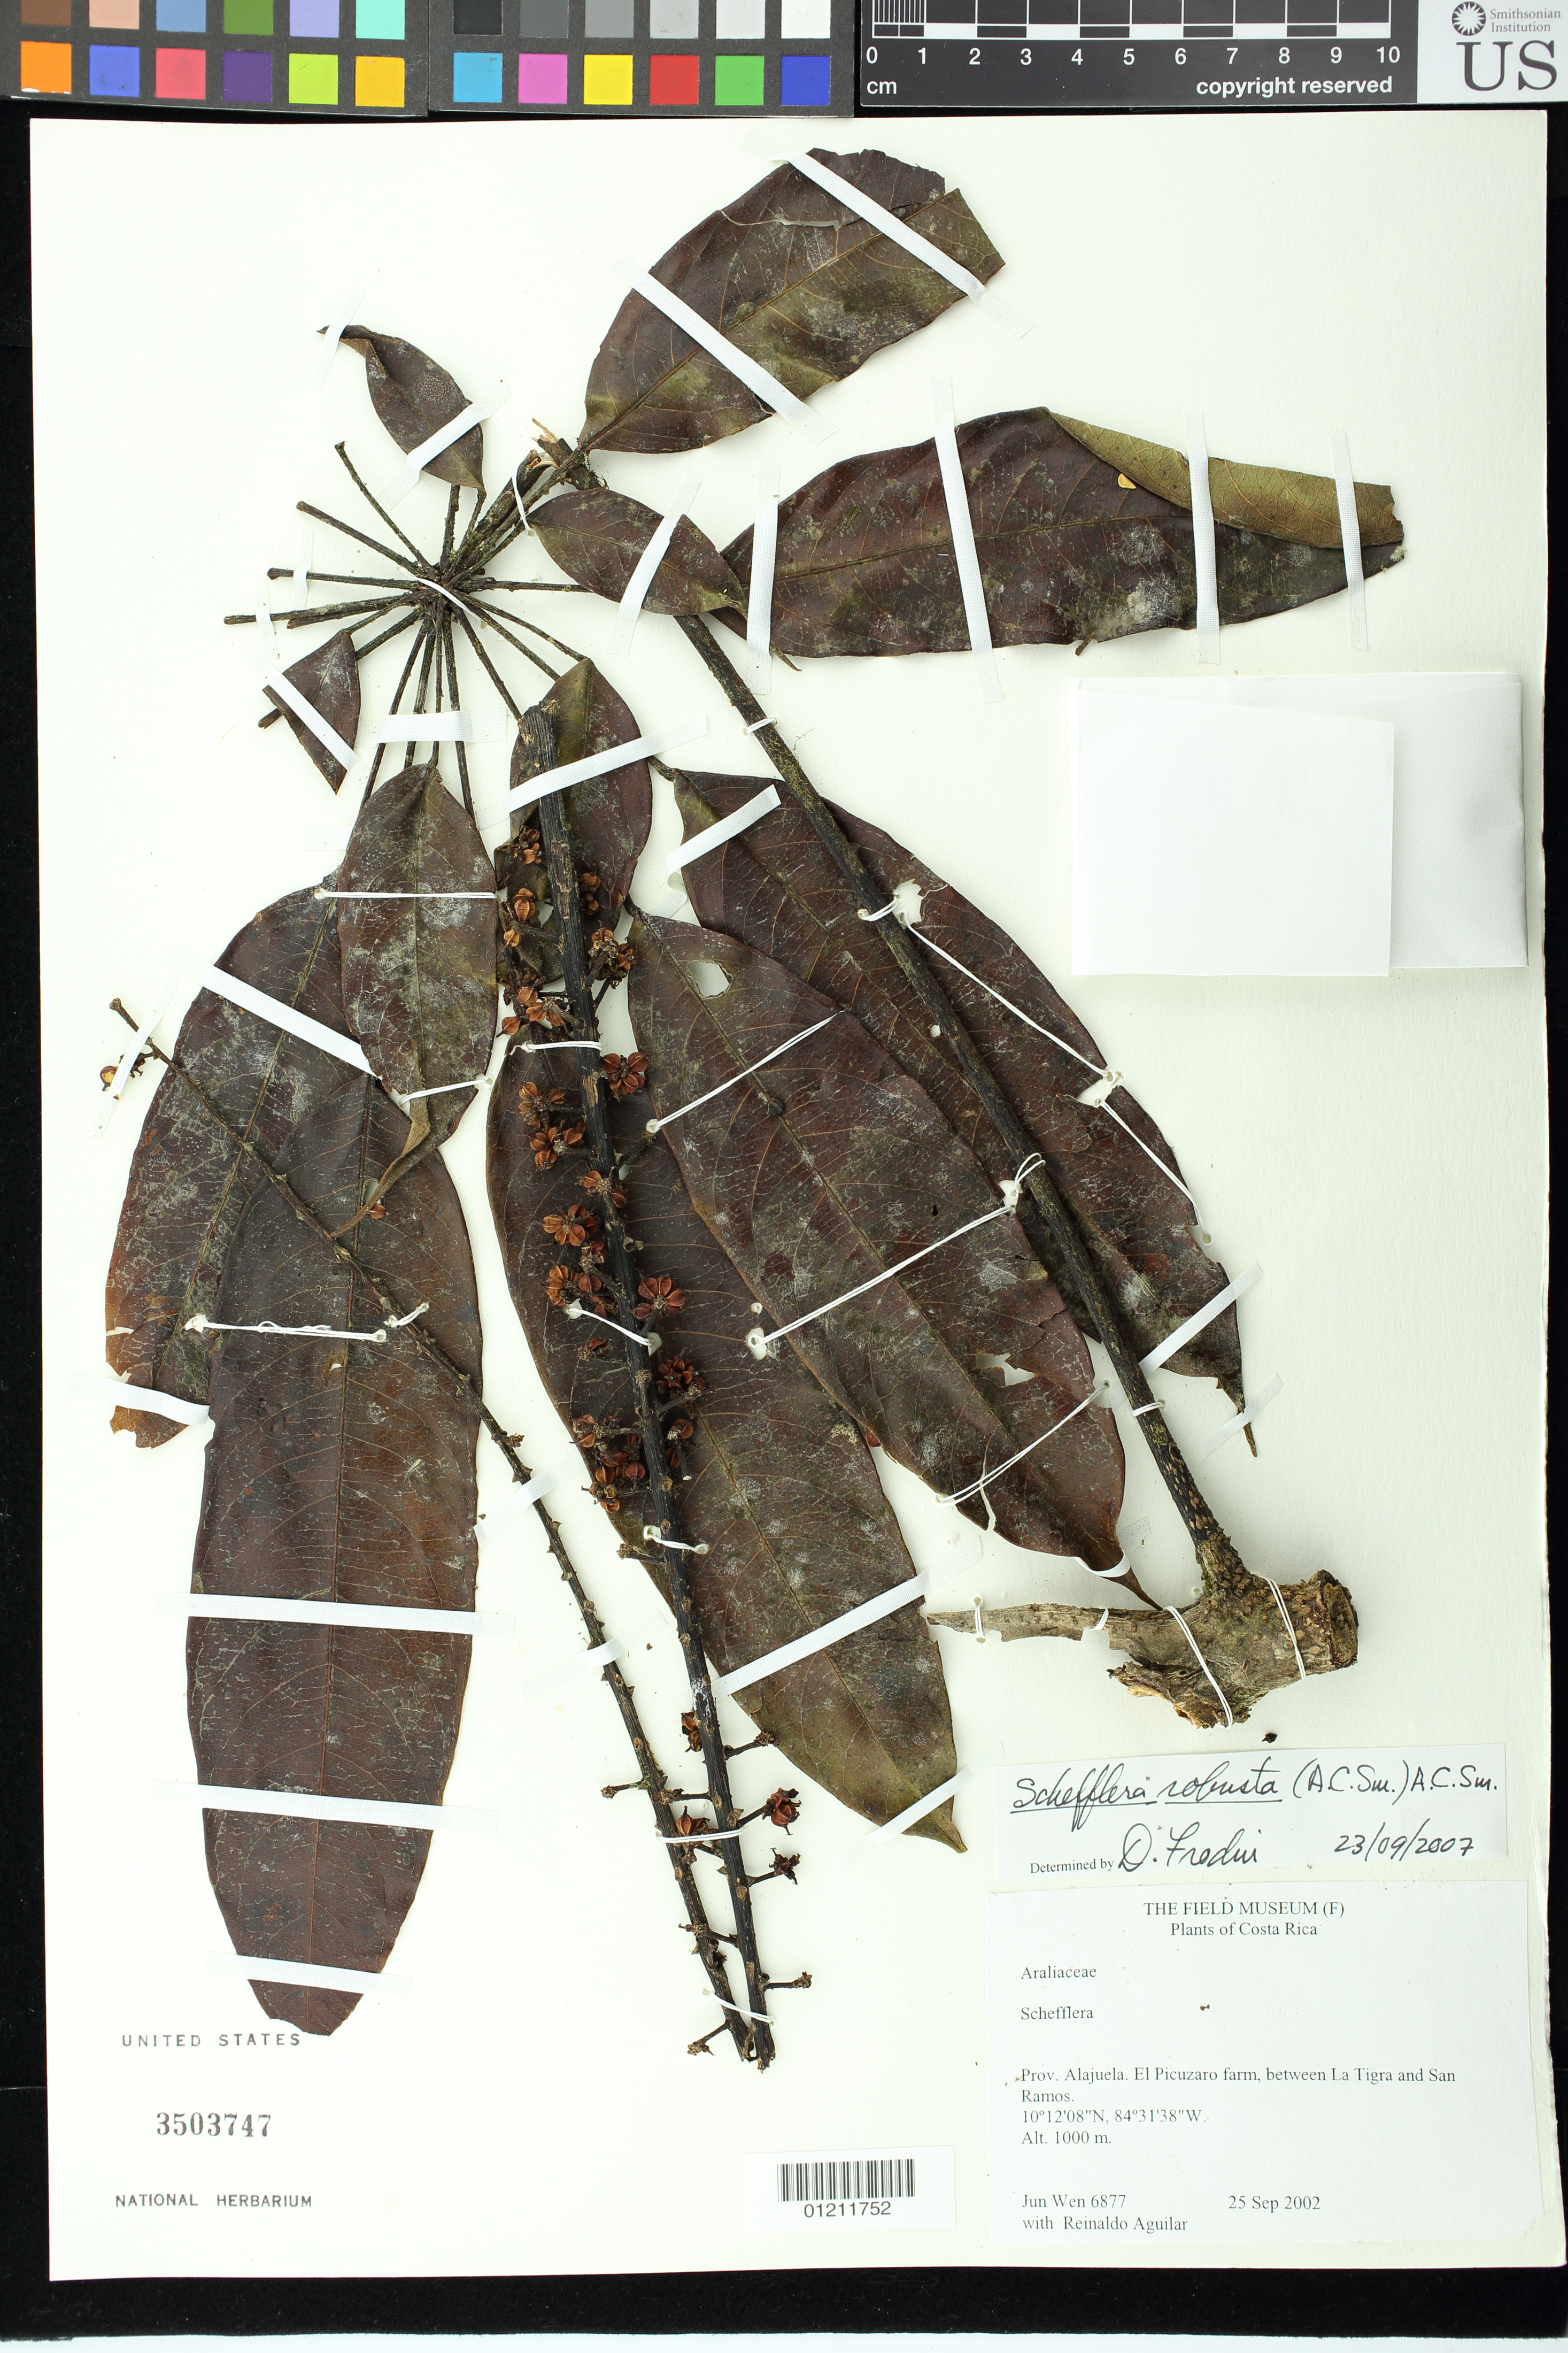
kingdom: Plantae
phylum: Tracheophyta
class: Magnoliopsida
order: Apiales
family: Araliaceae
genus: Schefflera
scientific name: Schefflera robusta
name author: (A.C. Sm.) A.C. Sm.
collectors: J. Wen & R. Aguilar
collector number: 6877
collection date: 2002-09-25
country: Costa Rica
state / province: Alajuela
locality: El Picuzaro farm, between La Tigra and San Ramos.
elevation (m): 1000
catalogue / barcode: US 3503747